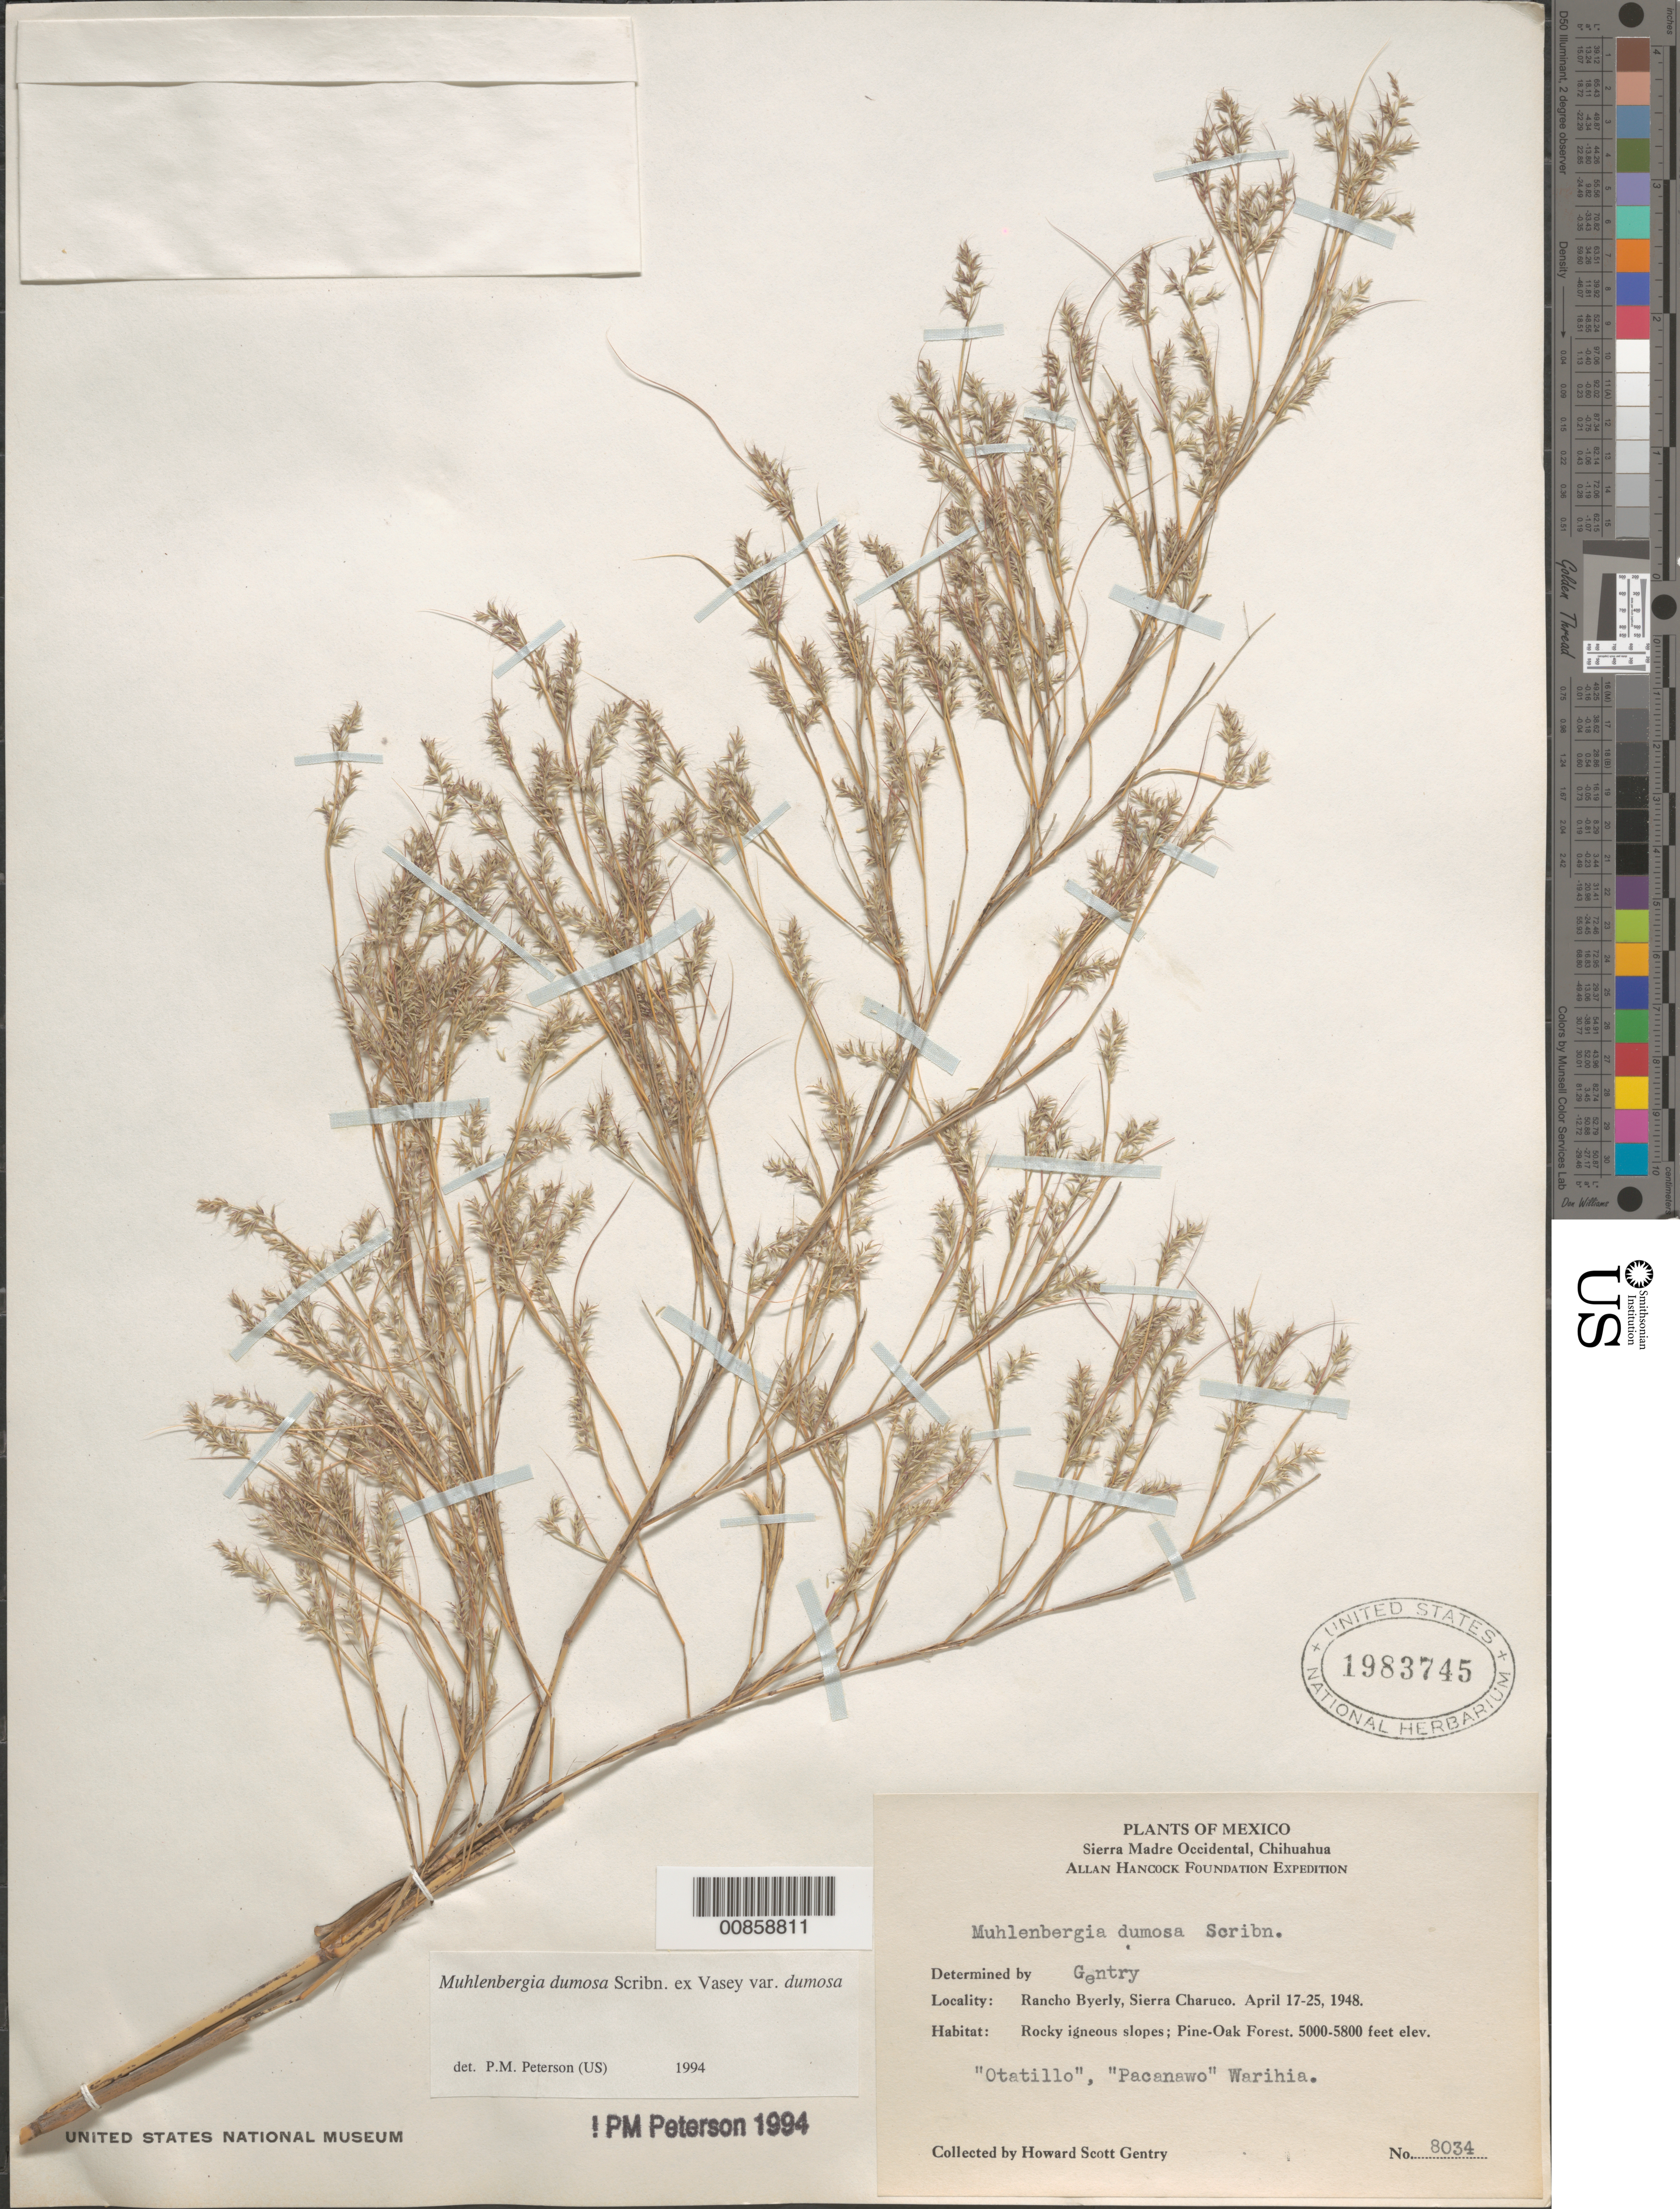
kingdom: Plantae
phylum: Tracheophyta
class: Liliopsida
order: Poales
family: Poaceae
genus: Muhlenbergia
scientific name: Muhlenbergia dumosa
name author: Scribn. ex Vasey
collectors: H. S. Gentry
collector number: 8034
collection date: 1948-04-17/1948-04-25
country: Mexico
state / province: Chihuahua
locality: Sierra Madre Occidental. Allan Hancock Foundation Expedition. Rancho Byerly, Sierra Charuco.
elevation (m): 1524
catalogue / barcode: US 1983745